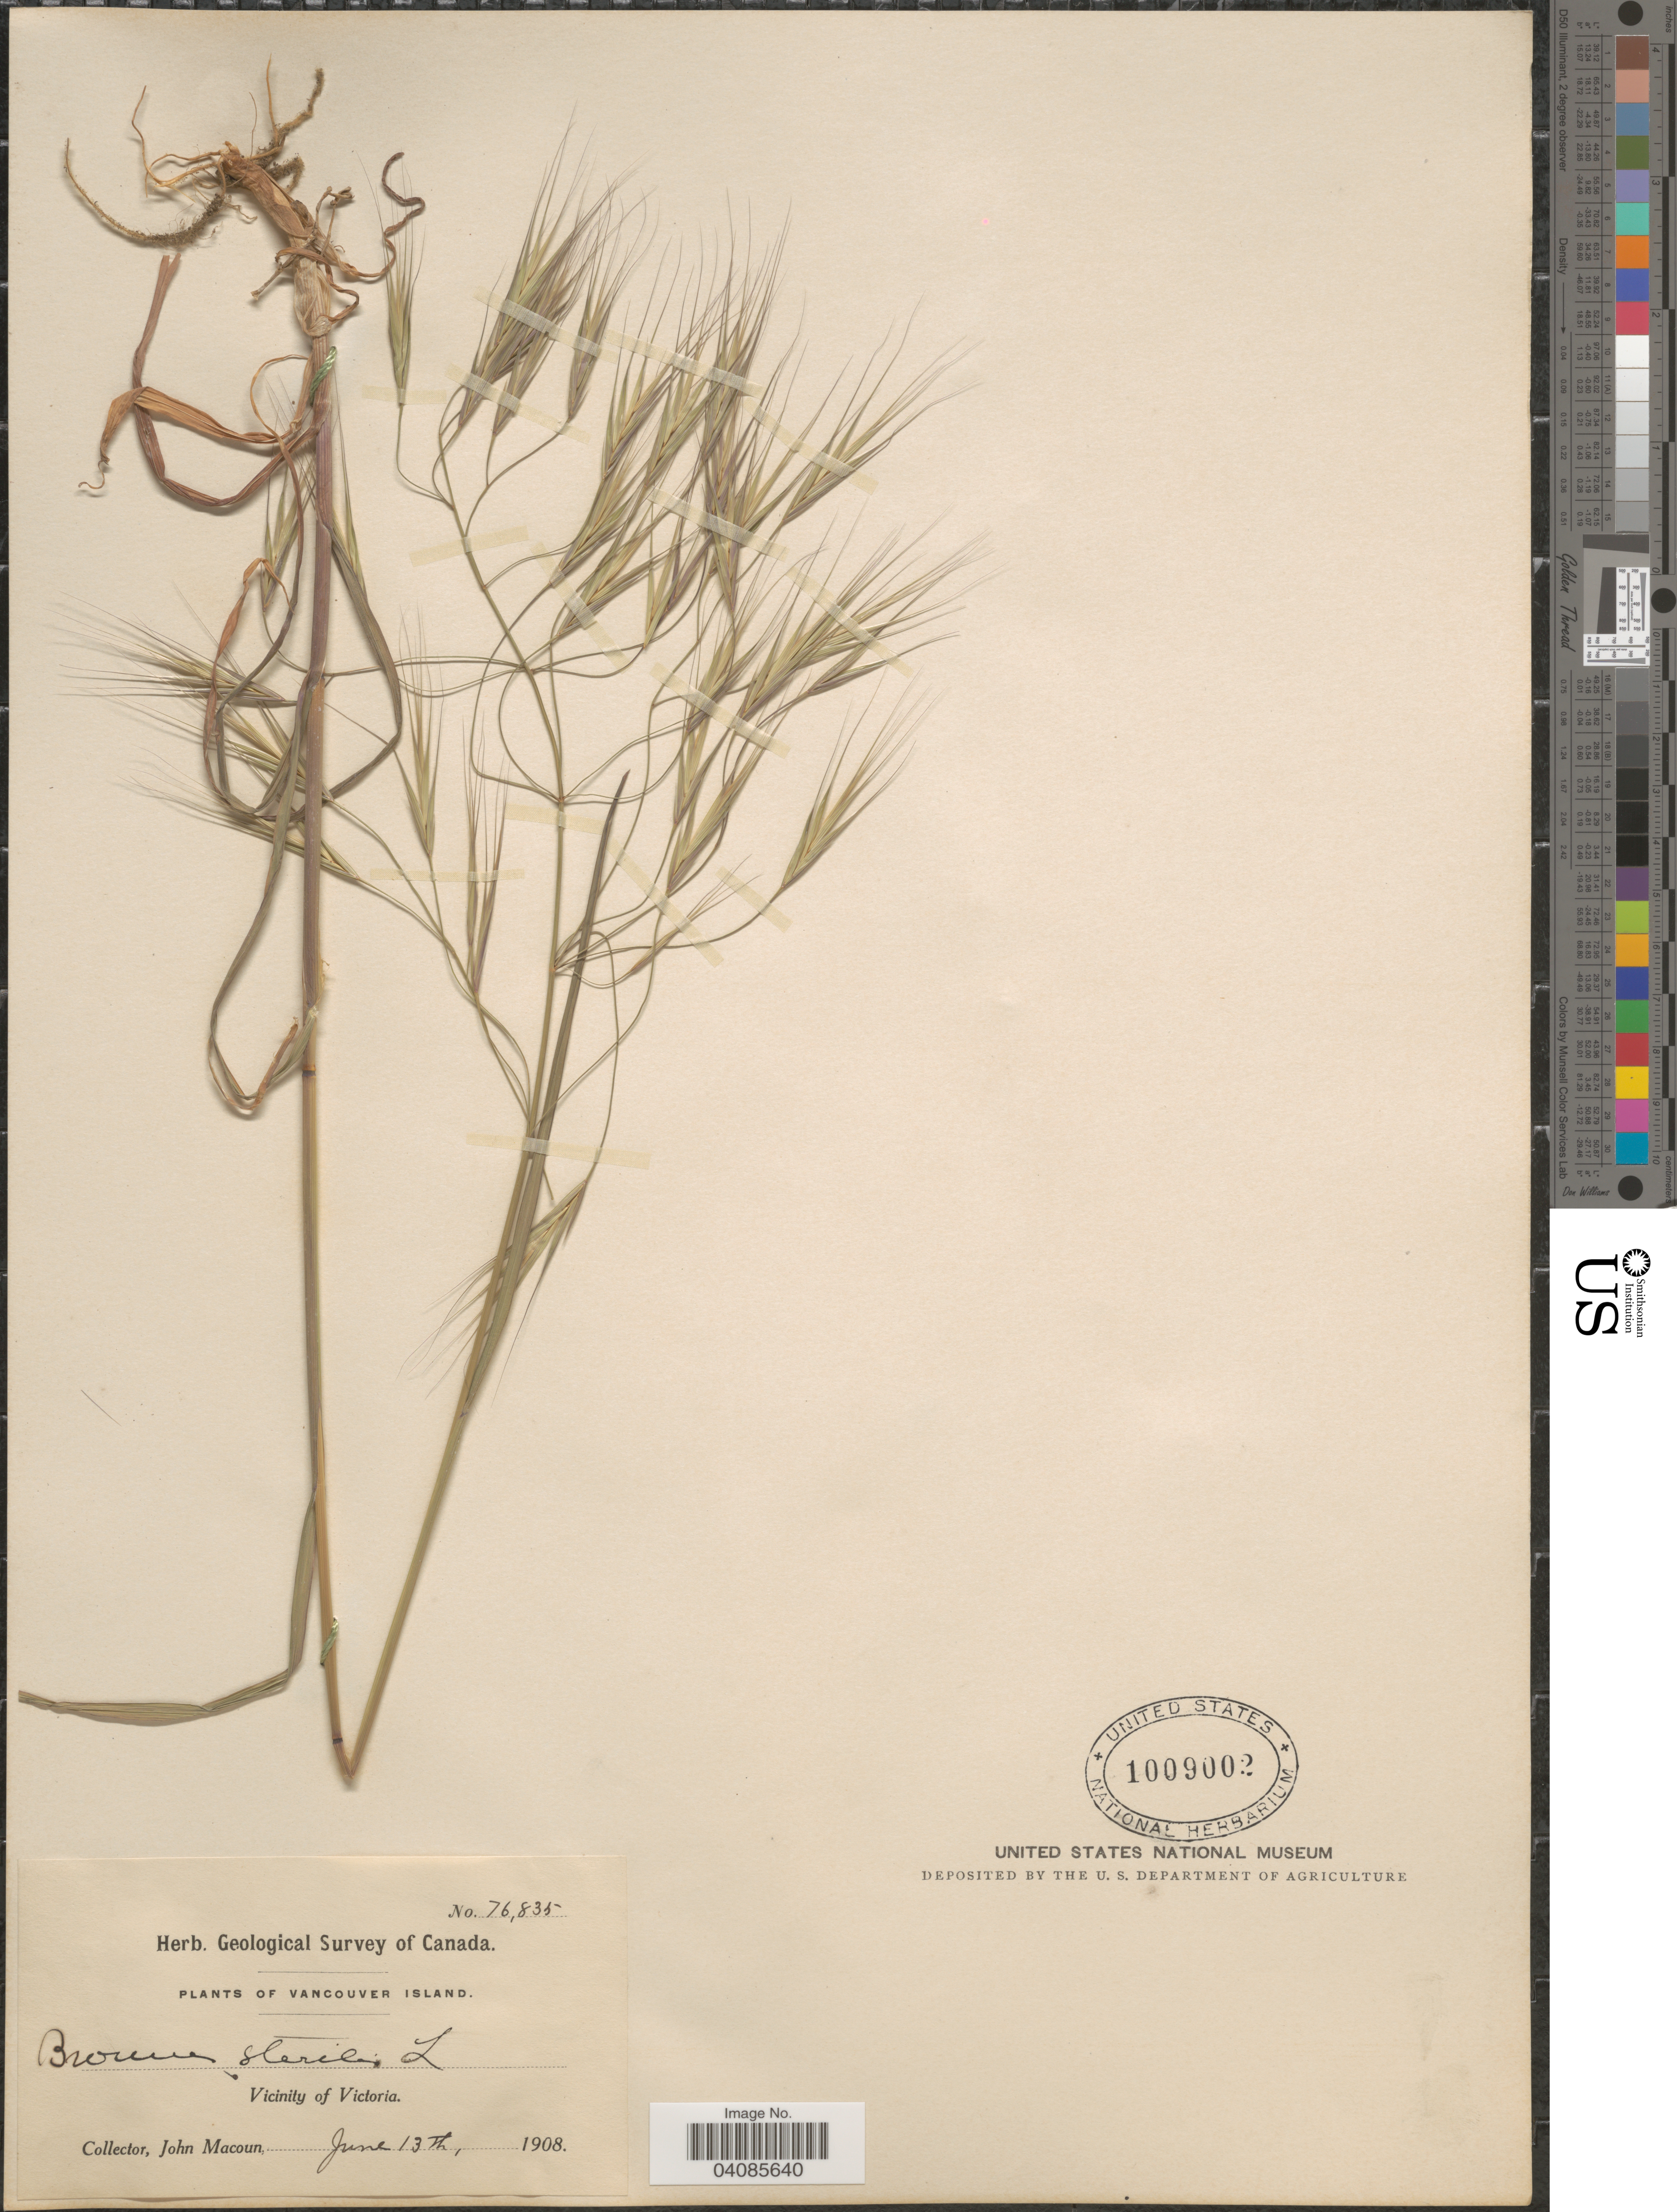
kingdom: Plantae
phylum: Tracheophyta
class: Liliopsida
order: Poales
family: Poaceae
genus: Bromus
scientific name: Bromus sterilis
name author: L.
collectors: J. Macoun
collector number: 76835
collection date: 1908-06-13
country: Canada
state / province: British Columbia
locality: Geological Survey of Canada. Vancouver Island. Vicinity of Victoria.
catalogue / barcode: US 1009002